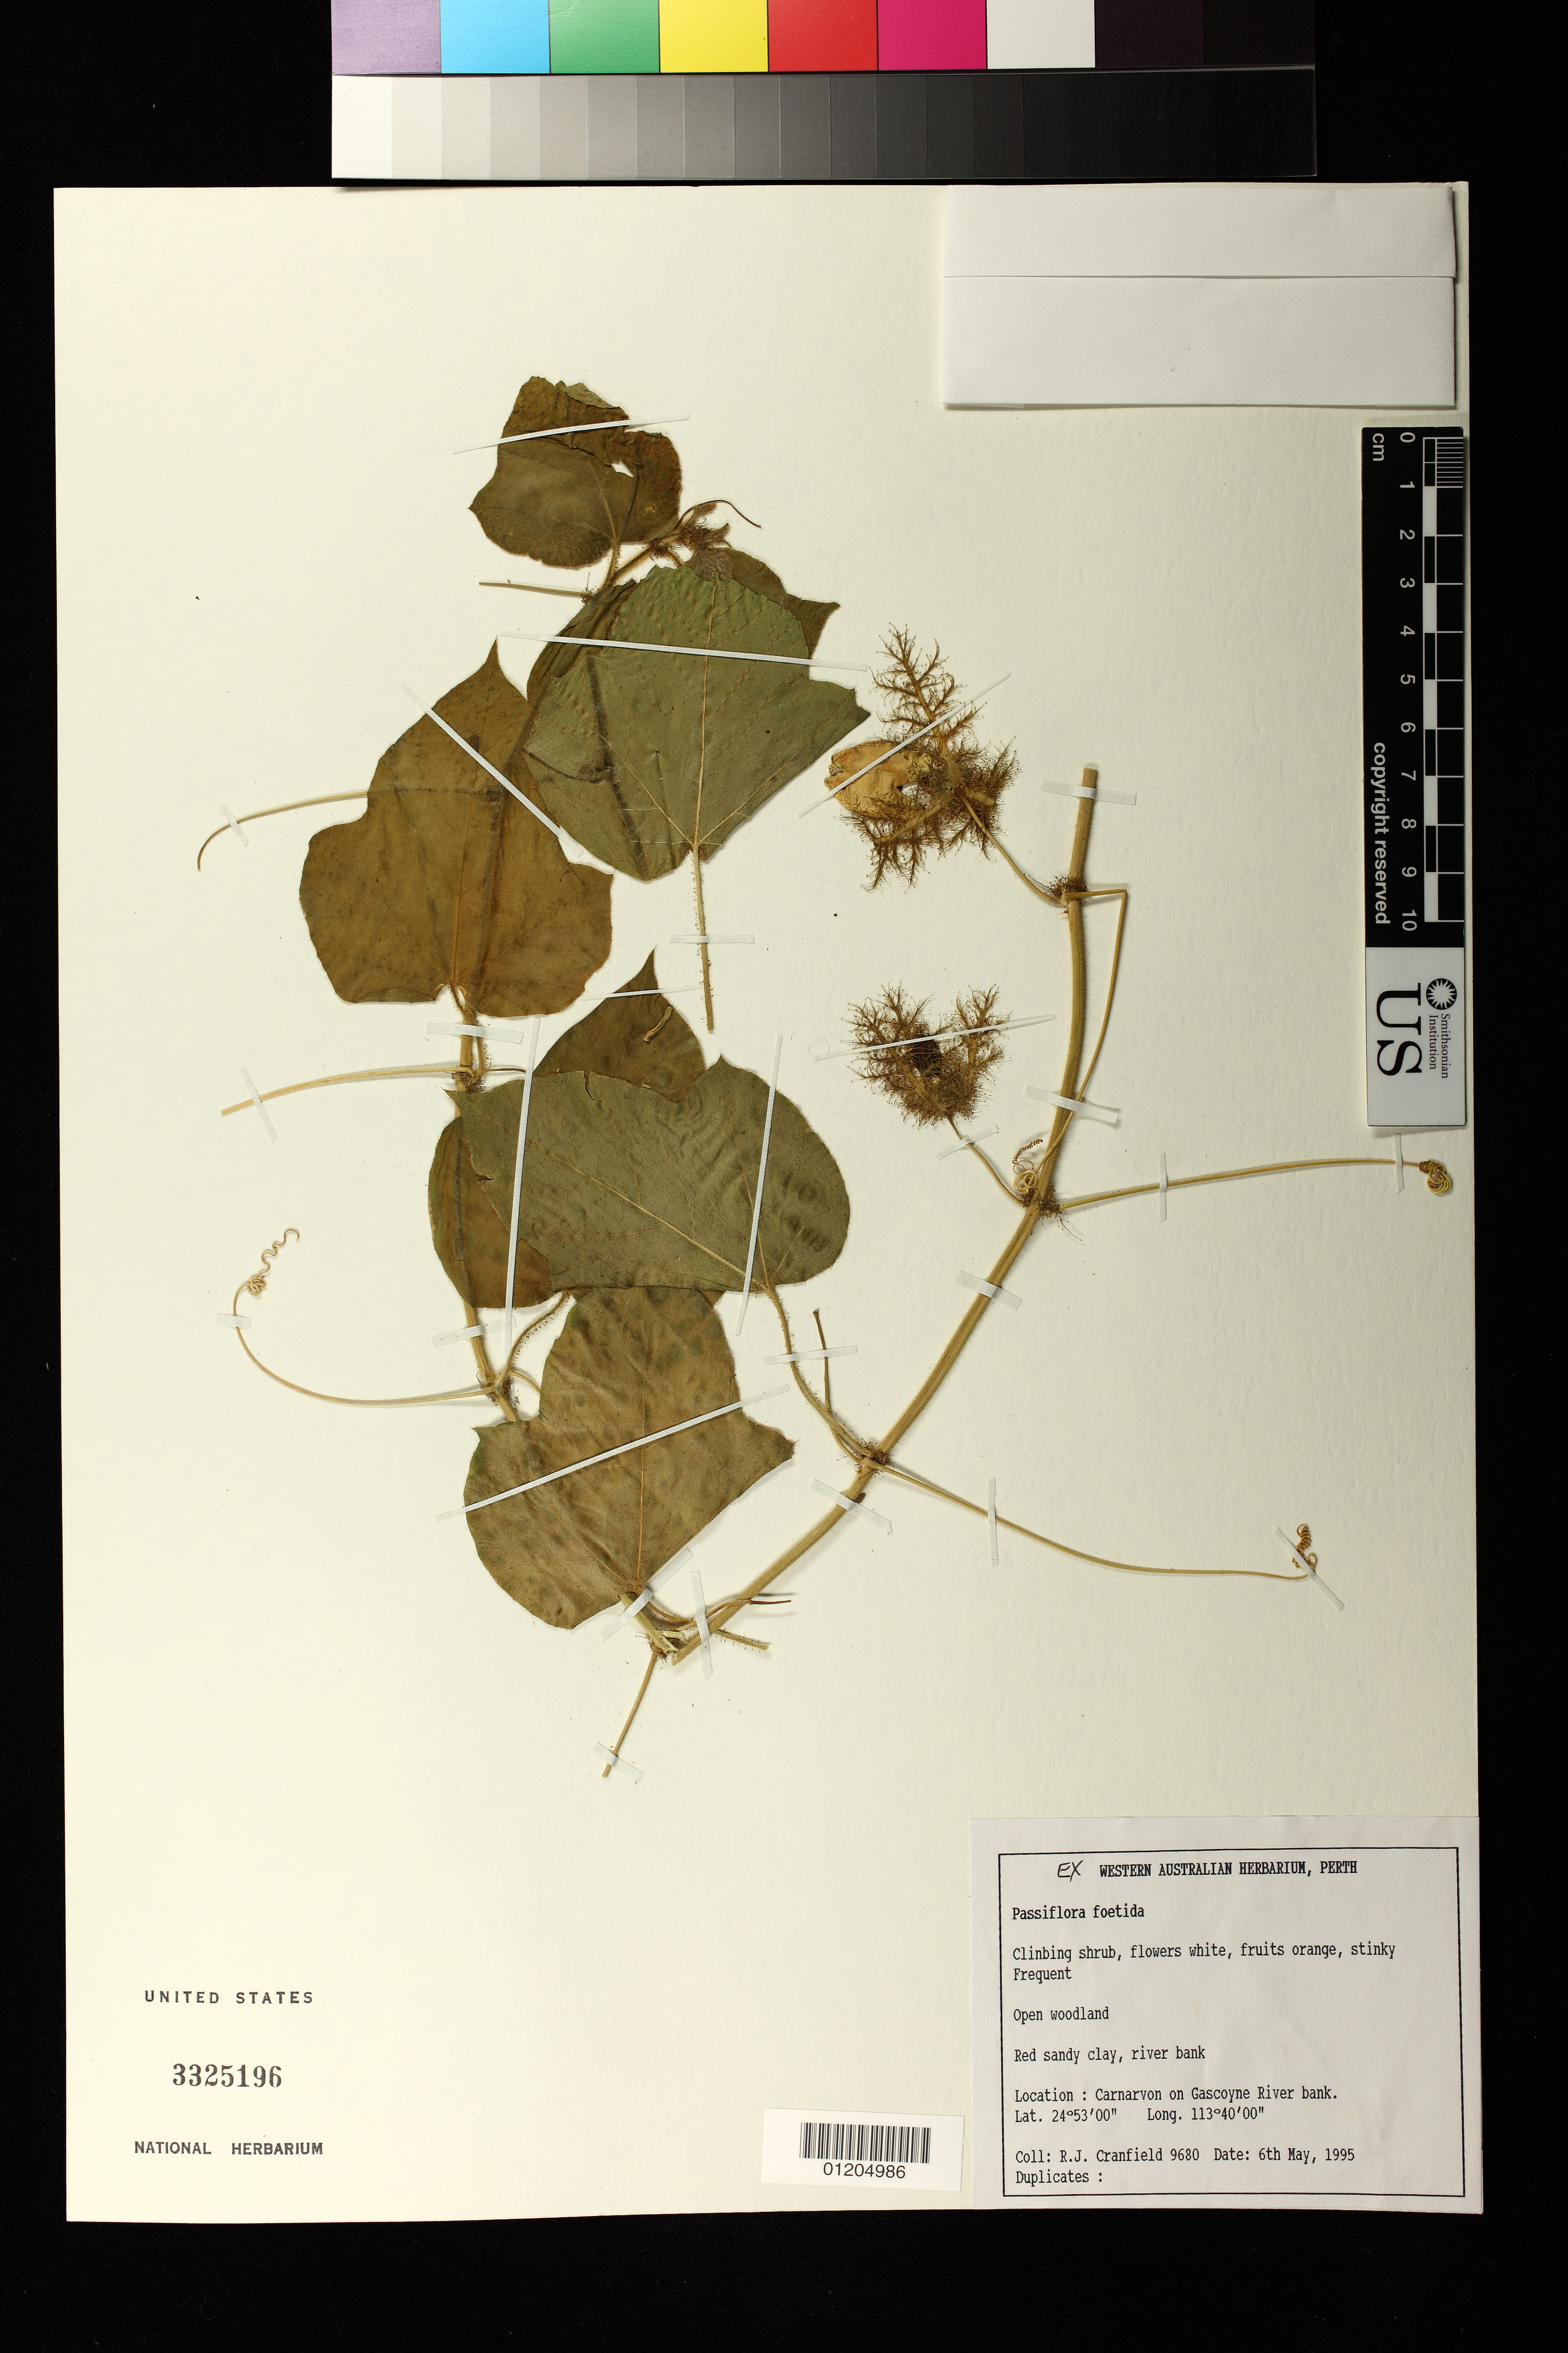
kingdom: Plantae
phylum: Tracheophyta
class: Magnoliopsida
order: Malpighiales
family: Passifloraceae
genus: Passiflora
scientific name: Passiflora foetida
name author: L.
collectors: R. Cranfield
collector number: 9680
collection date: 1995-05-06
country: Australia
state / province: Western Australia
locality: Carnarvon on Gascoyne River bank.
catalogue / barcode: US 3325196